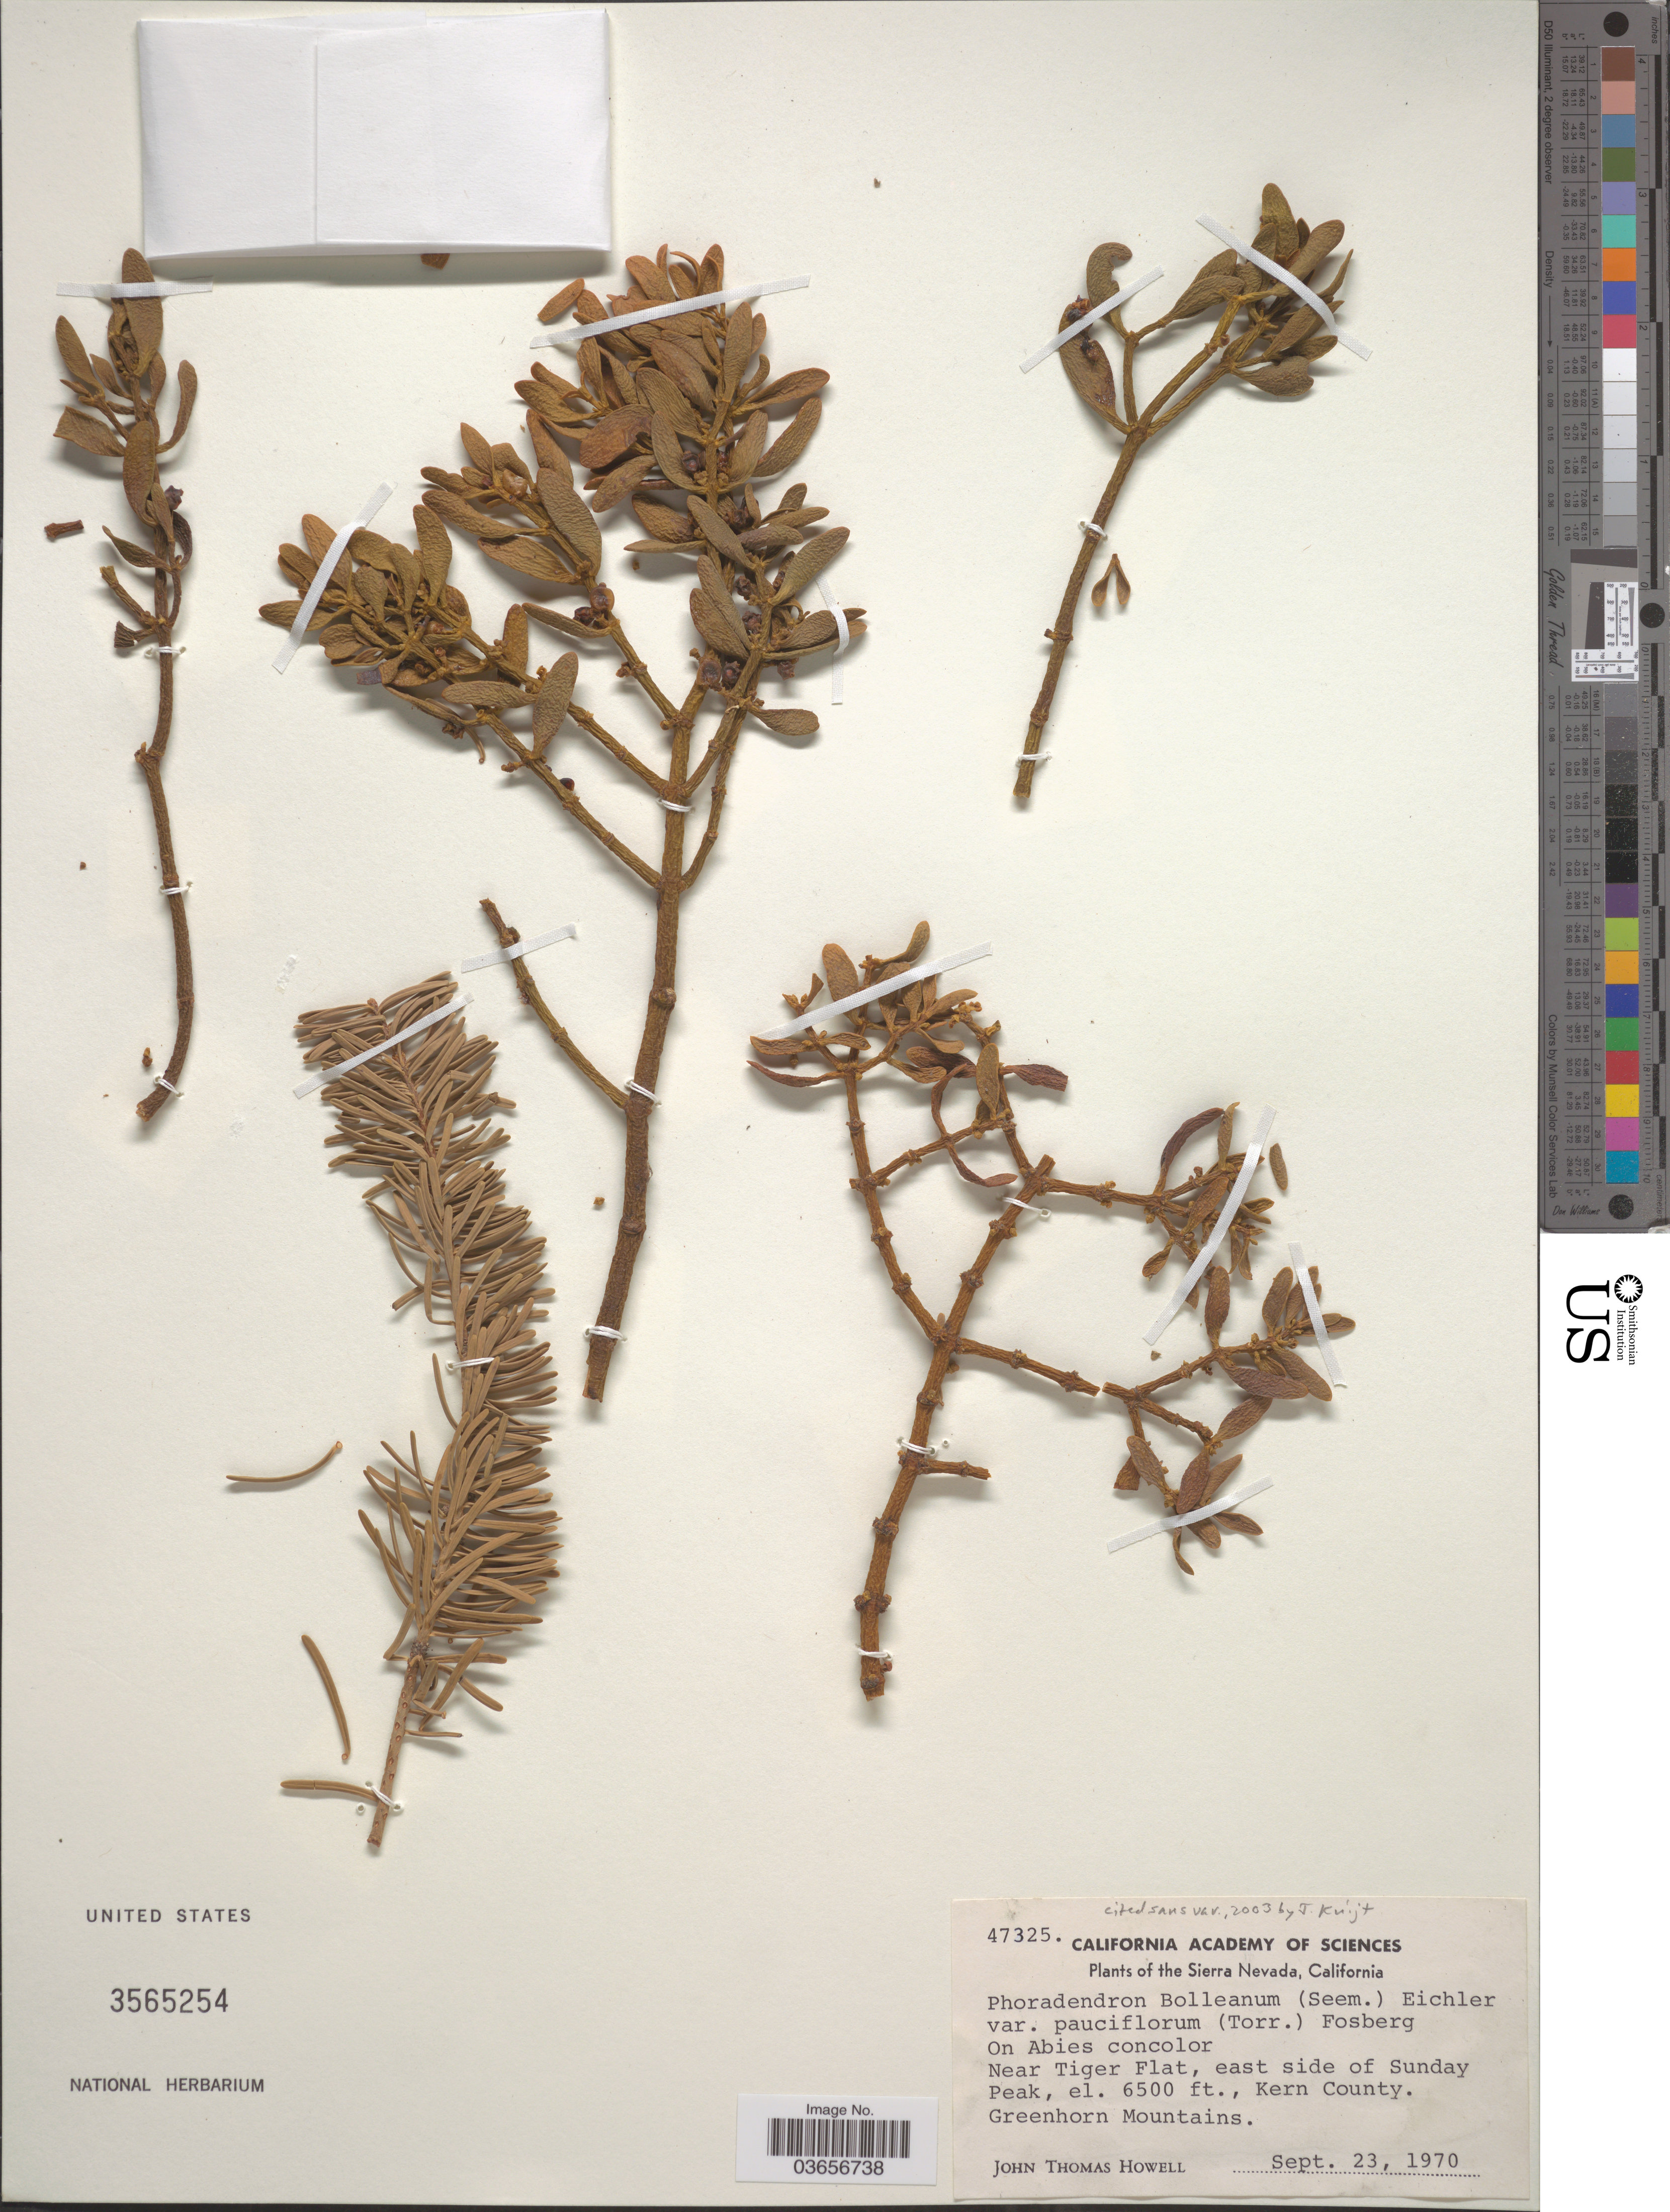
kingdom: Plantae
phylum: Tracheophyta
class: Magnoliopsida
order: Santalales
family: Viscaceae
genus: Phoradendron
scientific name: Phoradendron bolleanum var. pauciflorum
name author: (Torr.) Fosberg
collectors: J. T. Howell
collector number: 47325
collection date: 1970-09-23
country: United States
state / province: California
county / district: Kern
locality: Sierra Nevada. Near Tiger Flat, east side of Sunday Peak. Kern County. Greenhorn Mountains.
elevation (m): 1981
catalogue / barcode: US 3565254